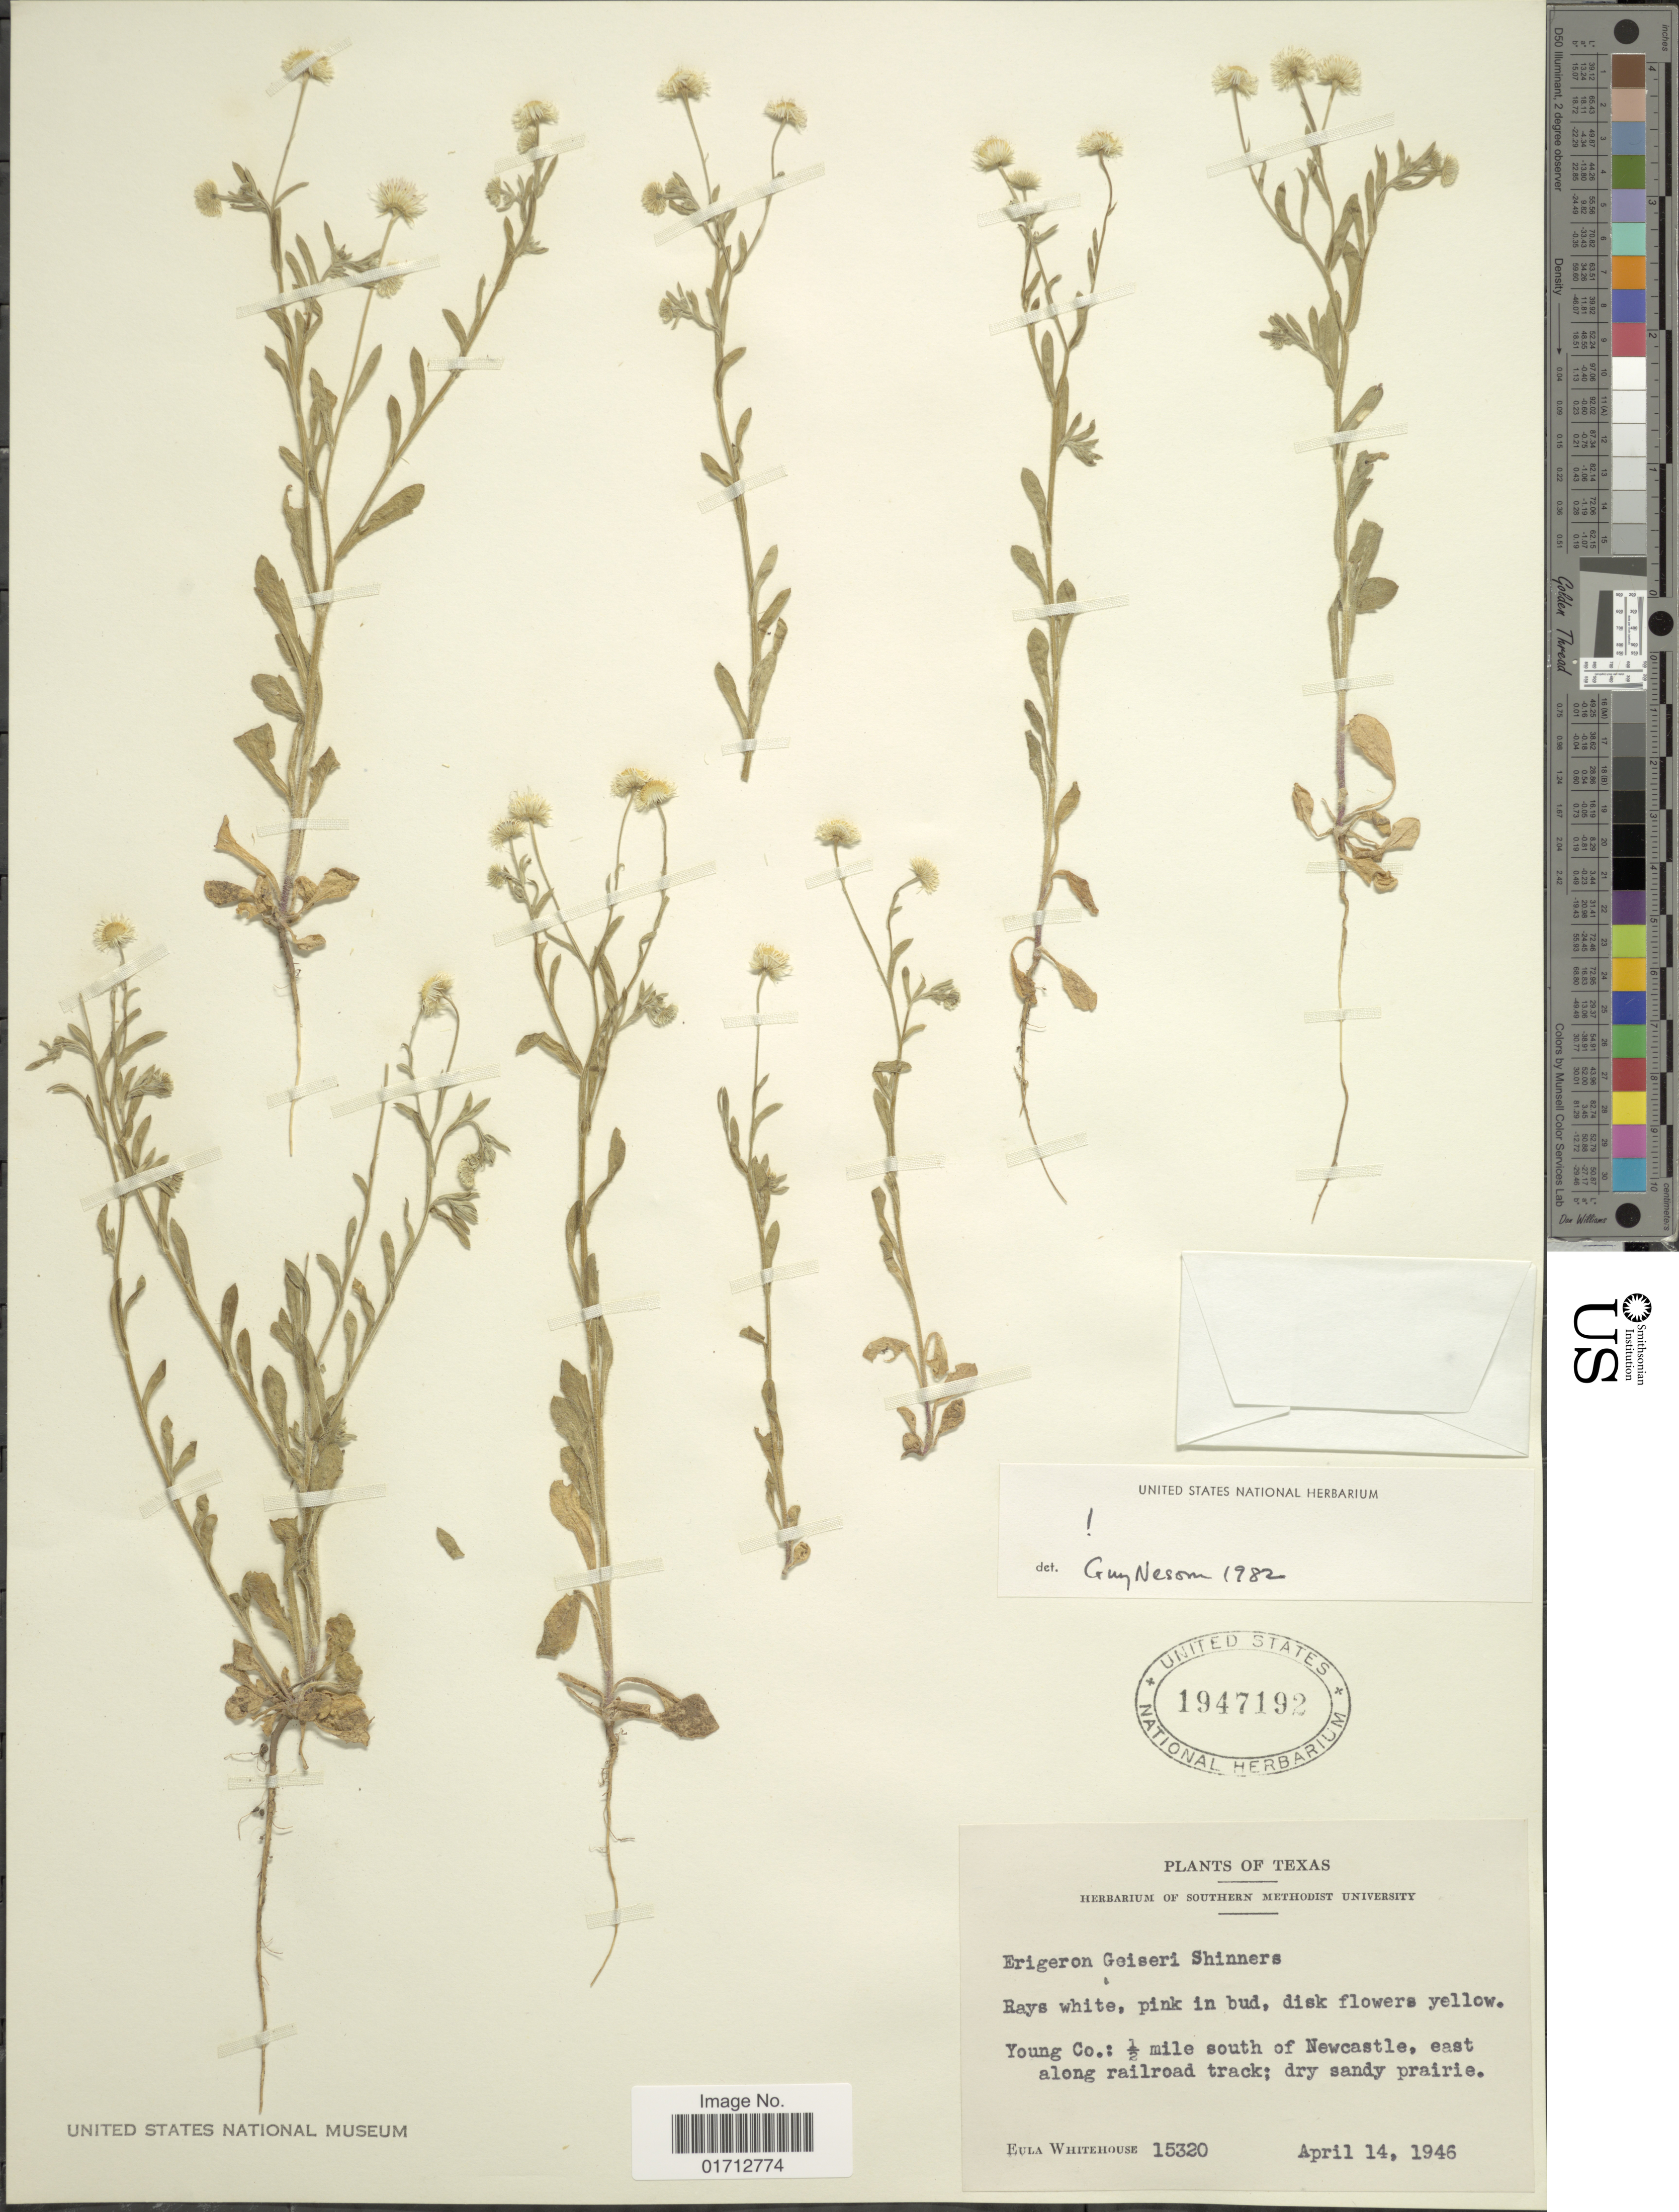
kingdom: Plantae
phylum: Tracheophyta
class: Magnoliopsida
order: Asterales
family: Asteraceae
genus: Erigeron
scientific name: Erigeron geiseri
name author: Shinners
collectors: E. Whitehouse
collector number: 15320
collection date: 1946-04-14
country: United States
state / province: Texas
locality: Young Co.: 1/2 mile south of Newcastle, east along railroad track.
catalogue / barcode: US 1947192